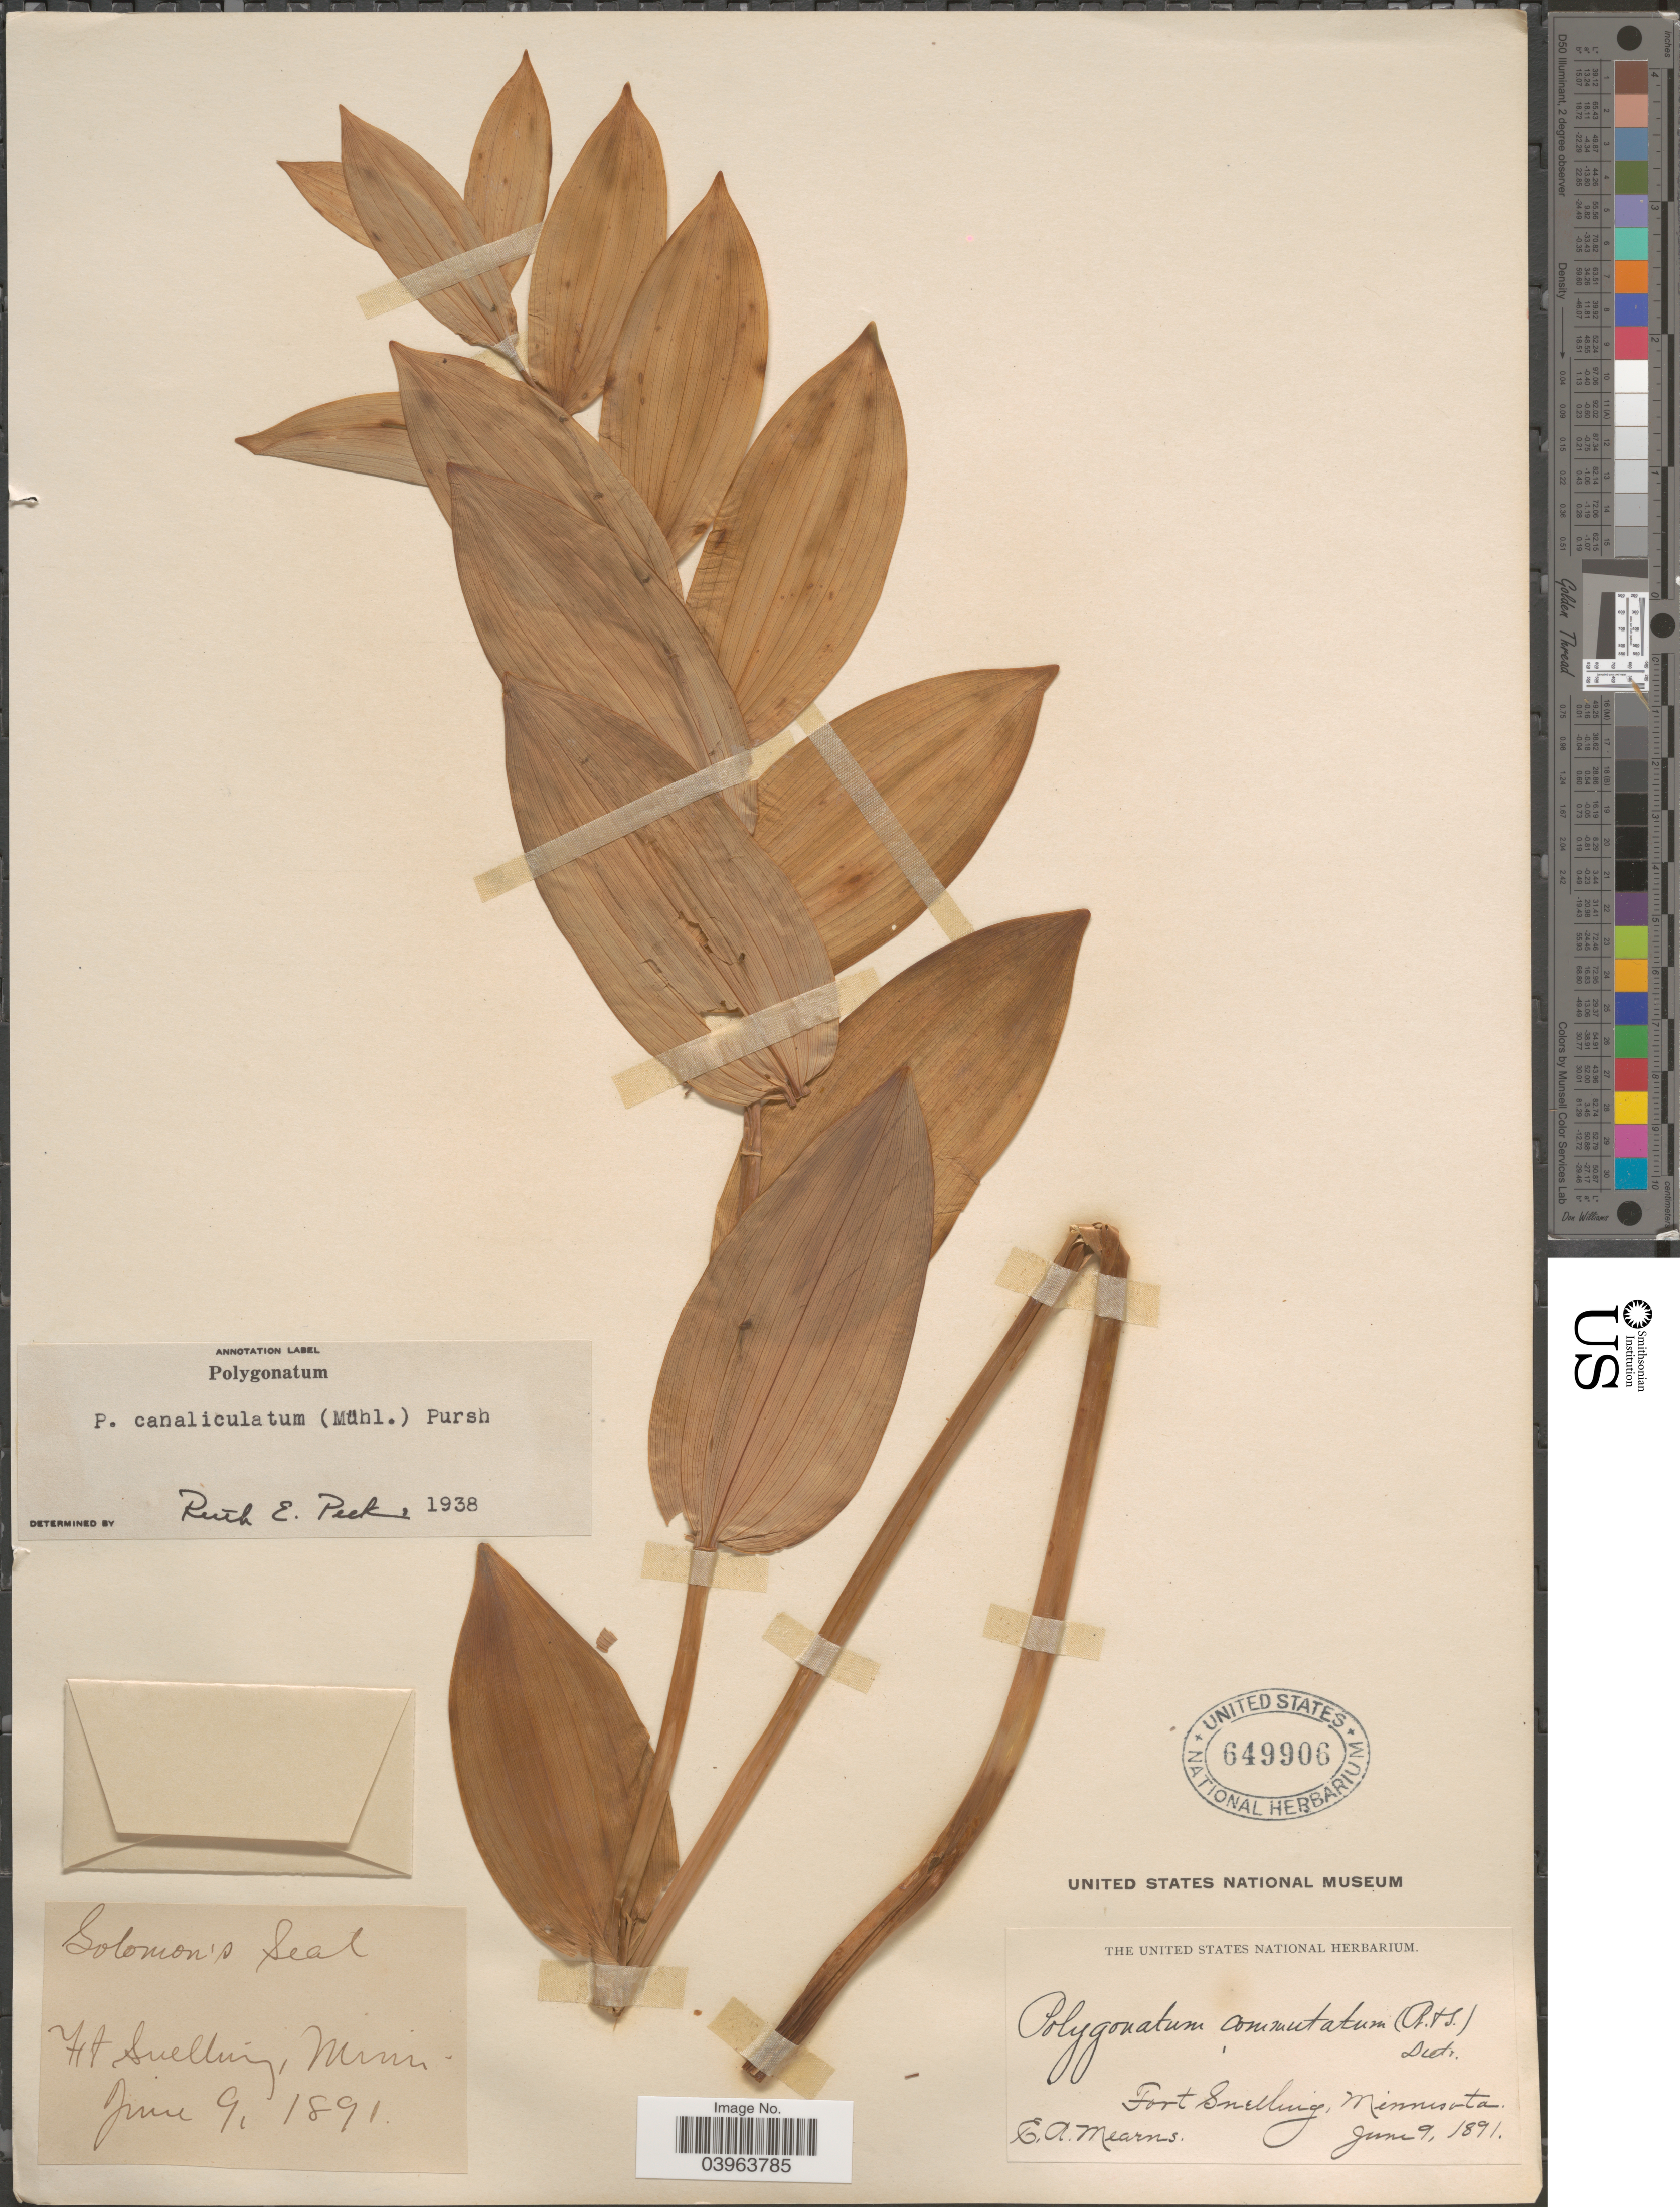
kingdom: Plantae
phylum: Tracheophyta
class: Liliopsida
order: Asparagales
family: Asparagaceae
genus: Polygonatum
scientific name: Polygonatum commutatum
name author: (Schult. f.) A. Dietr.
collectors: E. A. Mearns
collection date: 1891-06-09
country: United States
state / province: Minnesota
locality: Fort Snelling.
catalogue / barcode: US 649906